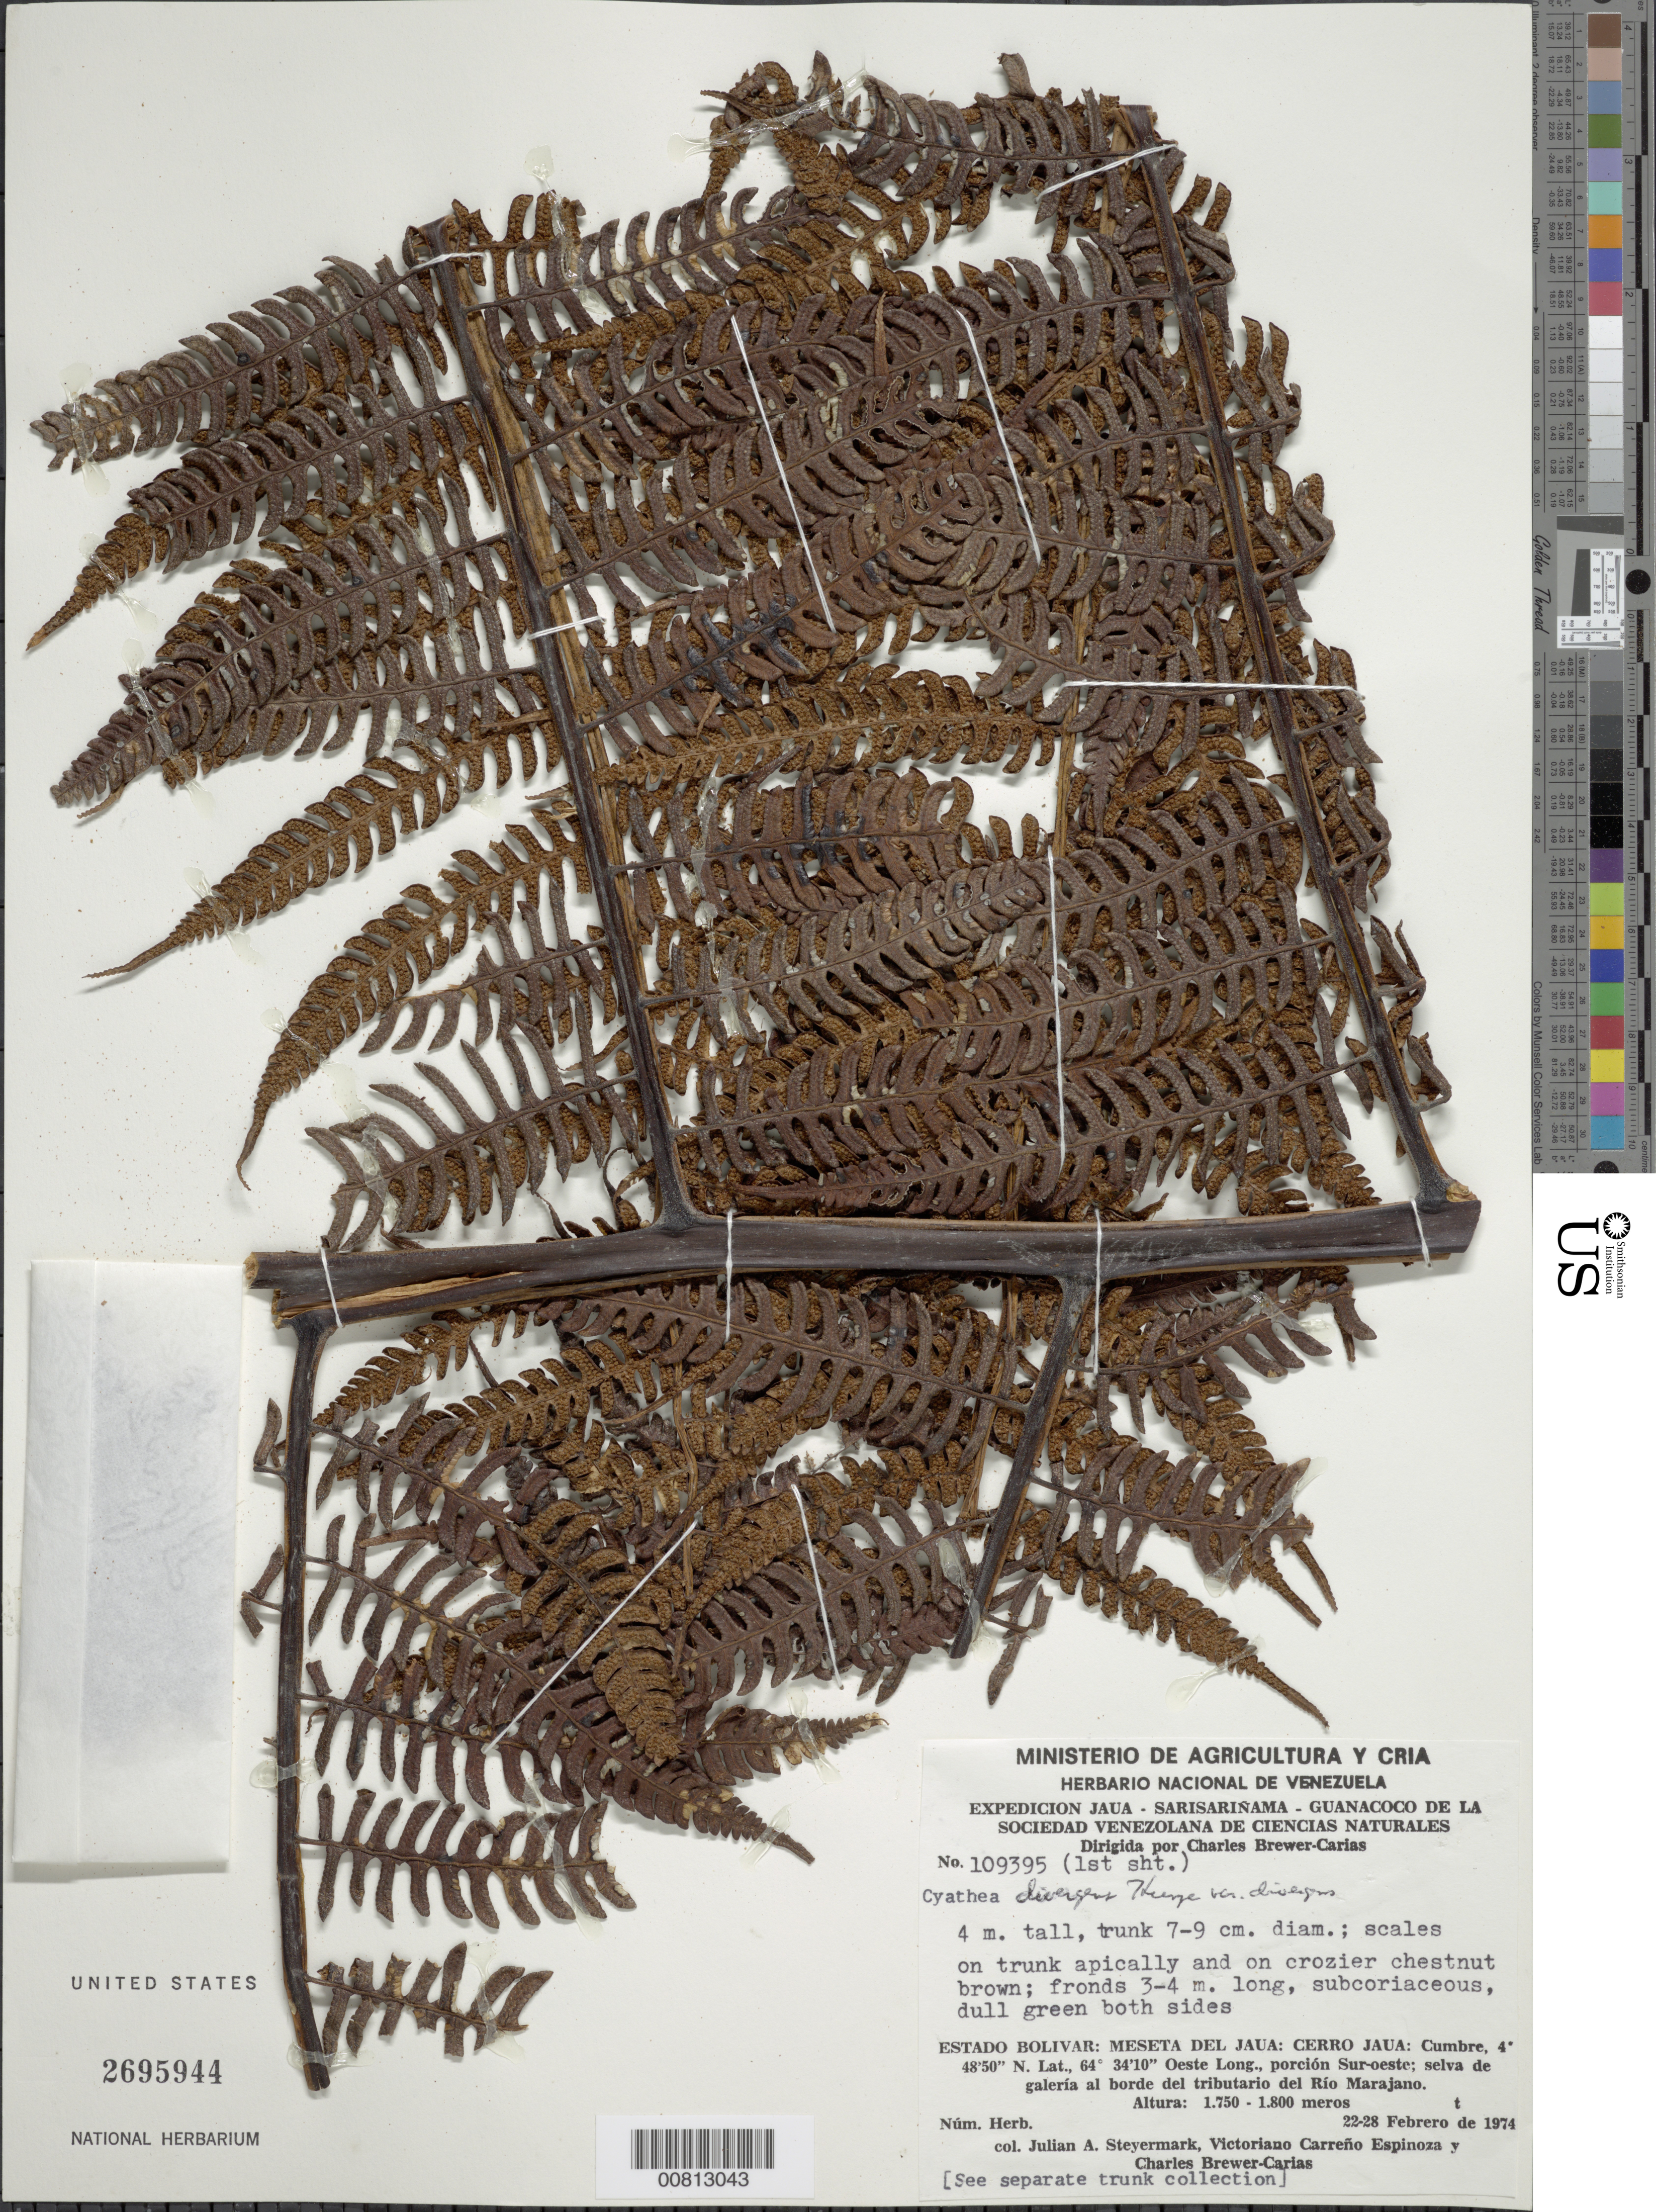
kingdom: Plantae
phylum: Tracheophyta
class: Polypodiopsida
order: Cyatheales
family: Cyatheaceae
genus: Cyathea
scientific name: Cyathea divergens var. divergens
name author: Kunze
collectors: J. Steyermark, V. Carreño E. & C. Brewer-Carias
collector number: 109395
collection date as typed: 22-Feb-74 to 28-Feb-74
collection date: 1974-02-22/1974-02-28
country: Venezuela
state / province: Bolívar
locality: Meseta del Jaua: Cerro Jaua, Río Marajano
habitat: Gallery forest along river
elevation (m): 1750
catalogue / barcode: US 2695944